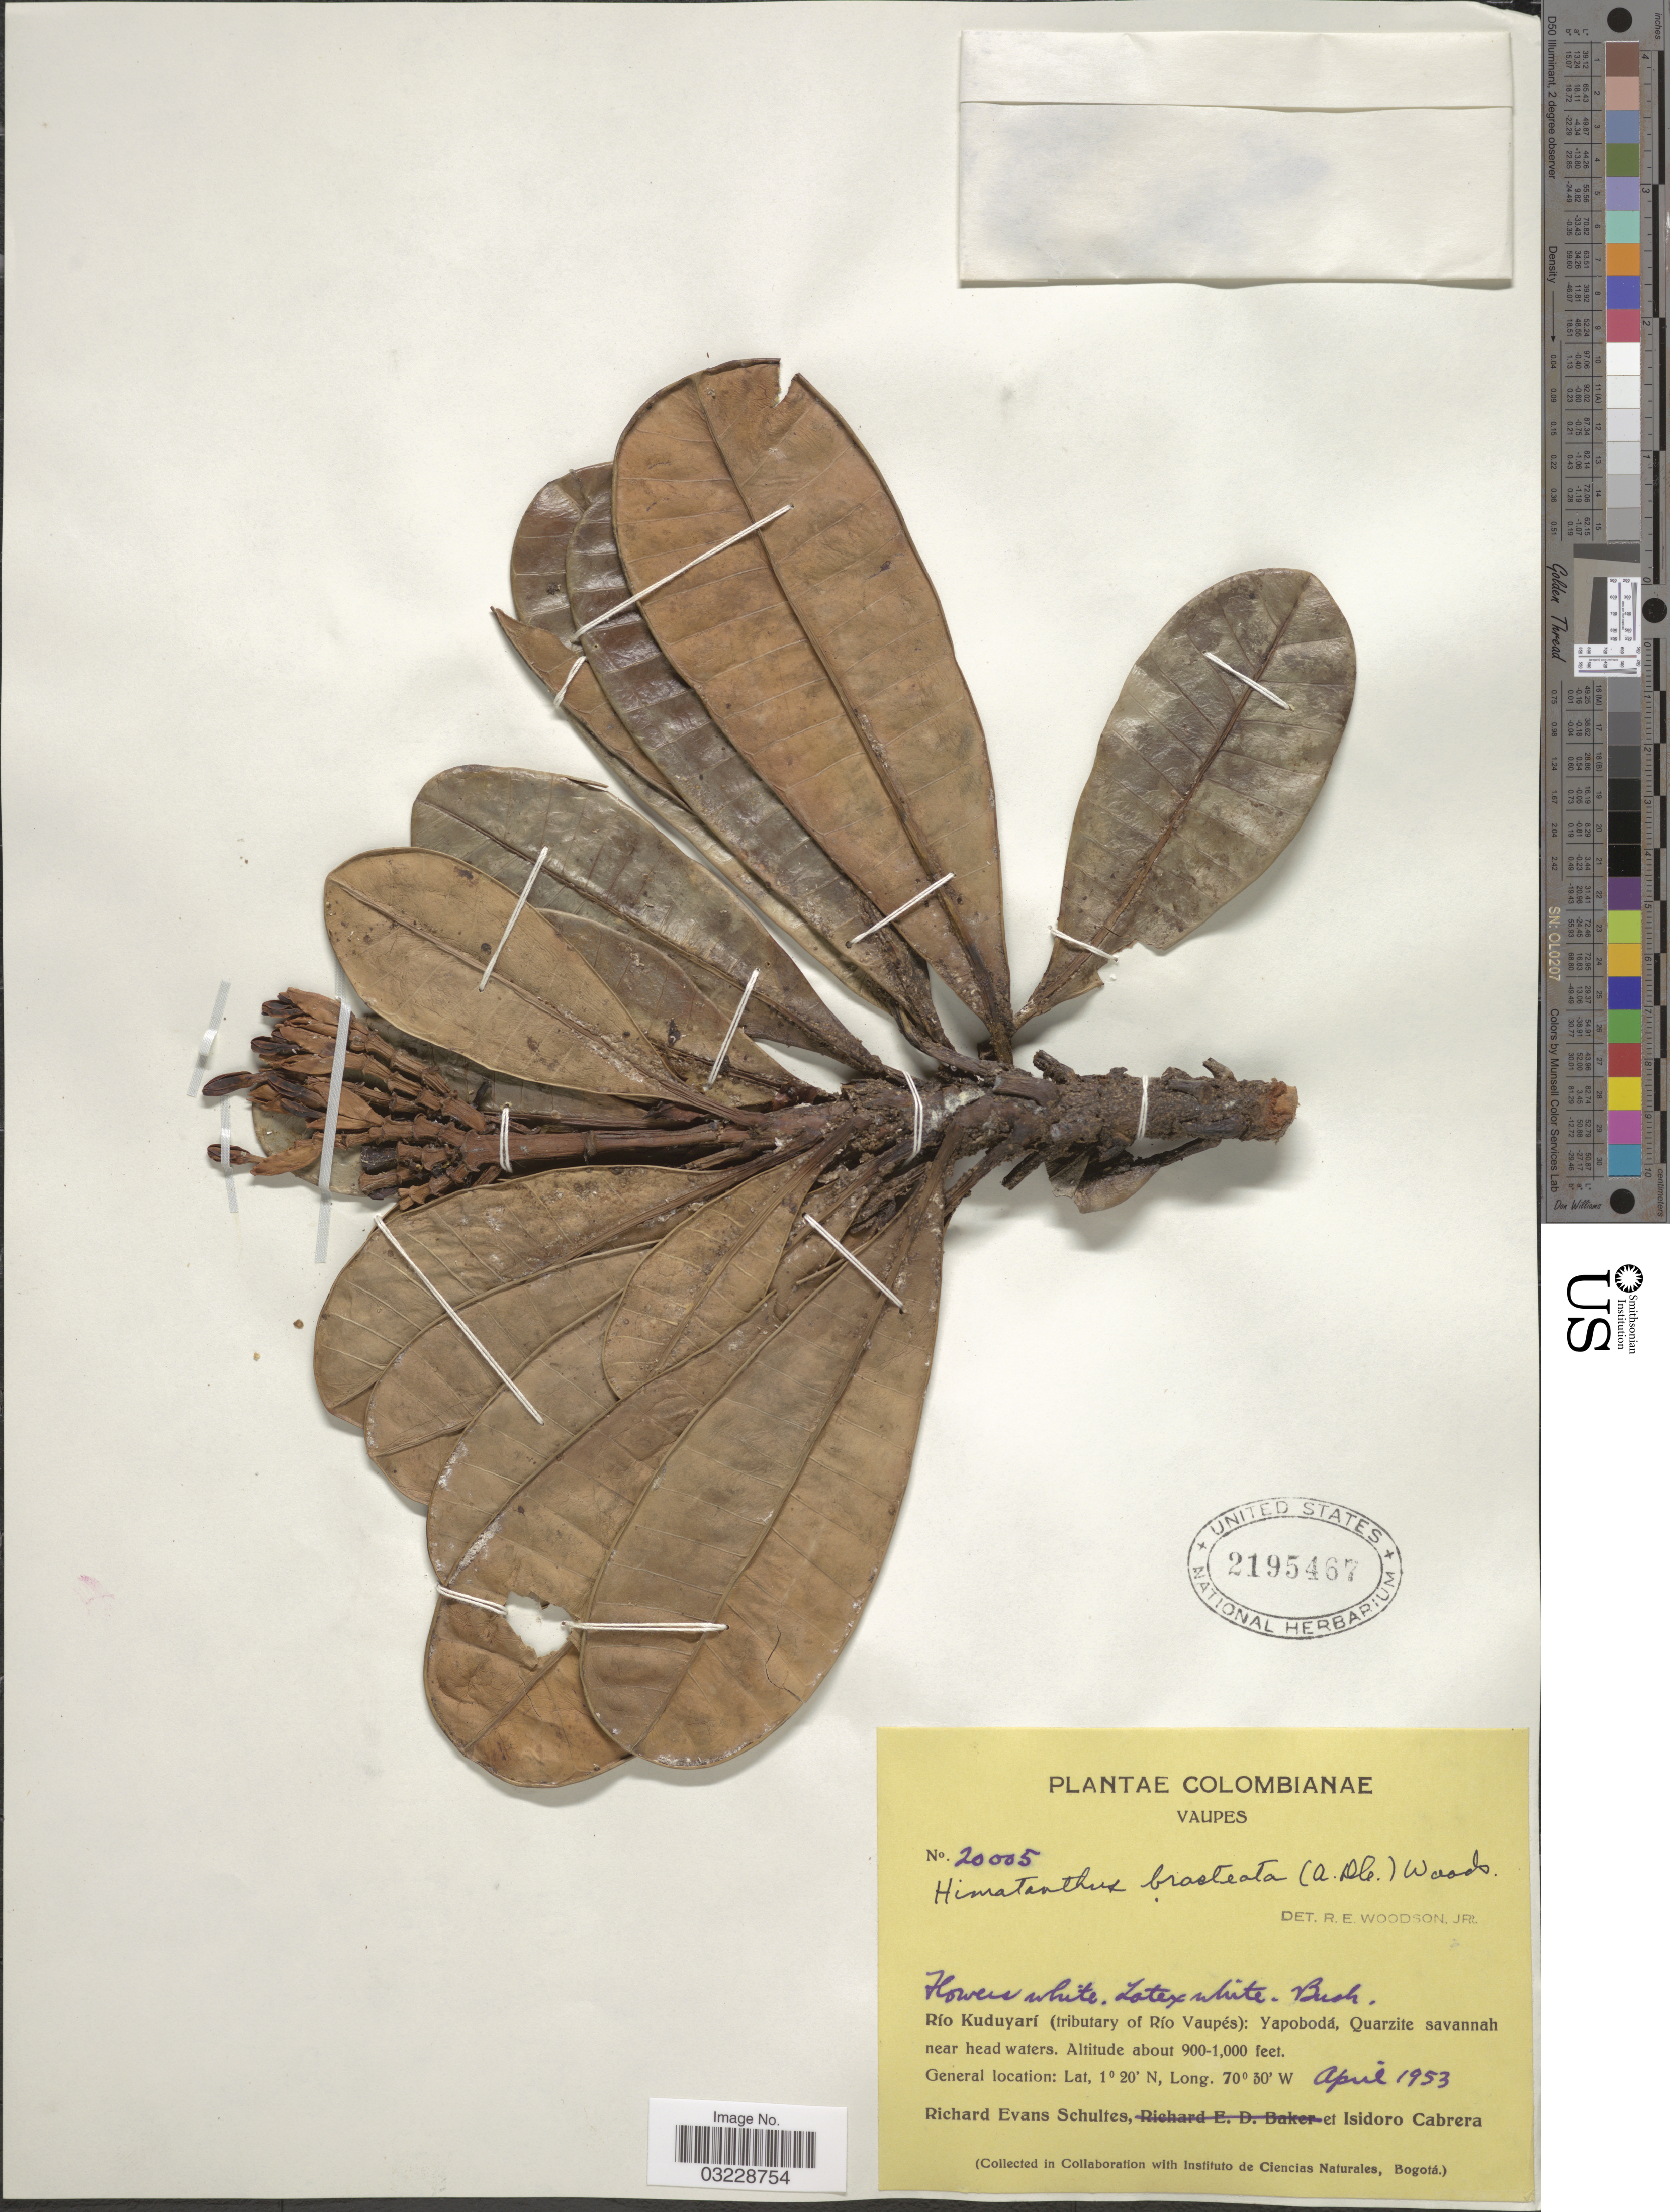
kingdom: Plantae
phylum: Tracheophyta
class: Magnoliopsida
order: Gentianales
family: Apocynaceae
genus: Himatanthus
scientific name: Himatanthus bracteatus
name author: (A. DC.) Woodson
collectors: R. E. Schultes & I. Cabrera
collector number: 20005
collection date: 1953-04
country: Colombia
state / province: Vaupés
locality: Río Kuduyarí (tributary of Río Vaupés): Yapobodá. Near headwaters.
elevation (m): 274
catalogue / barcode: US 2195467